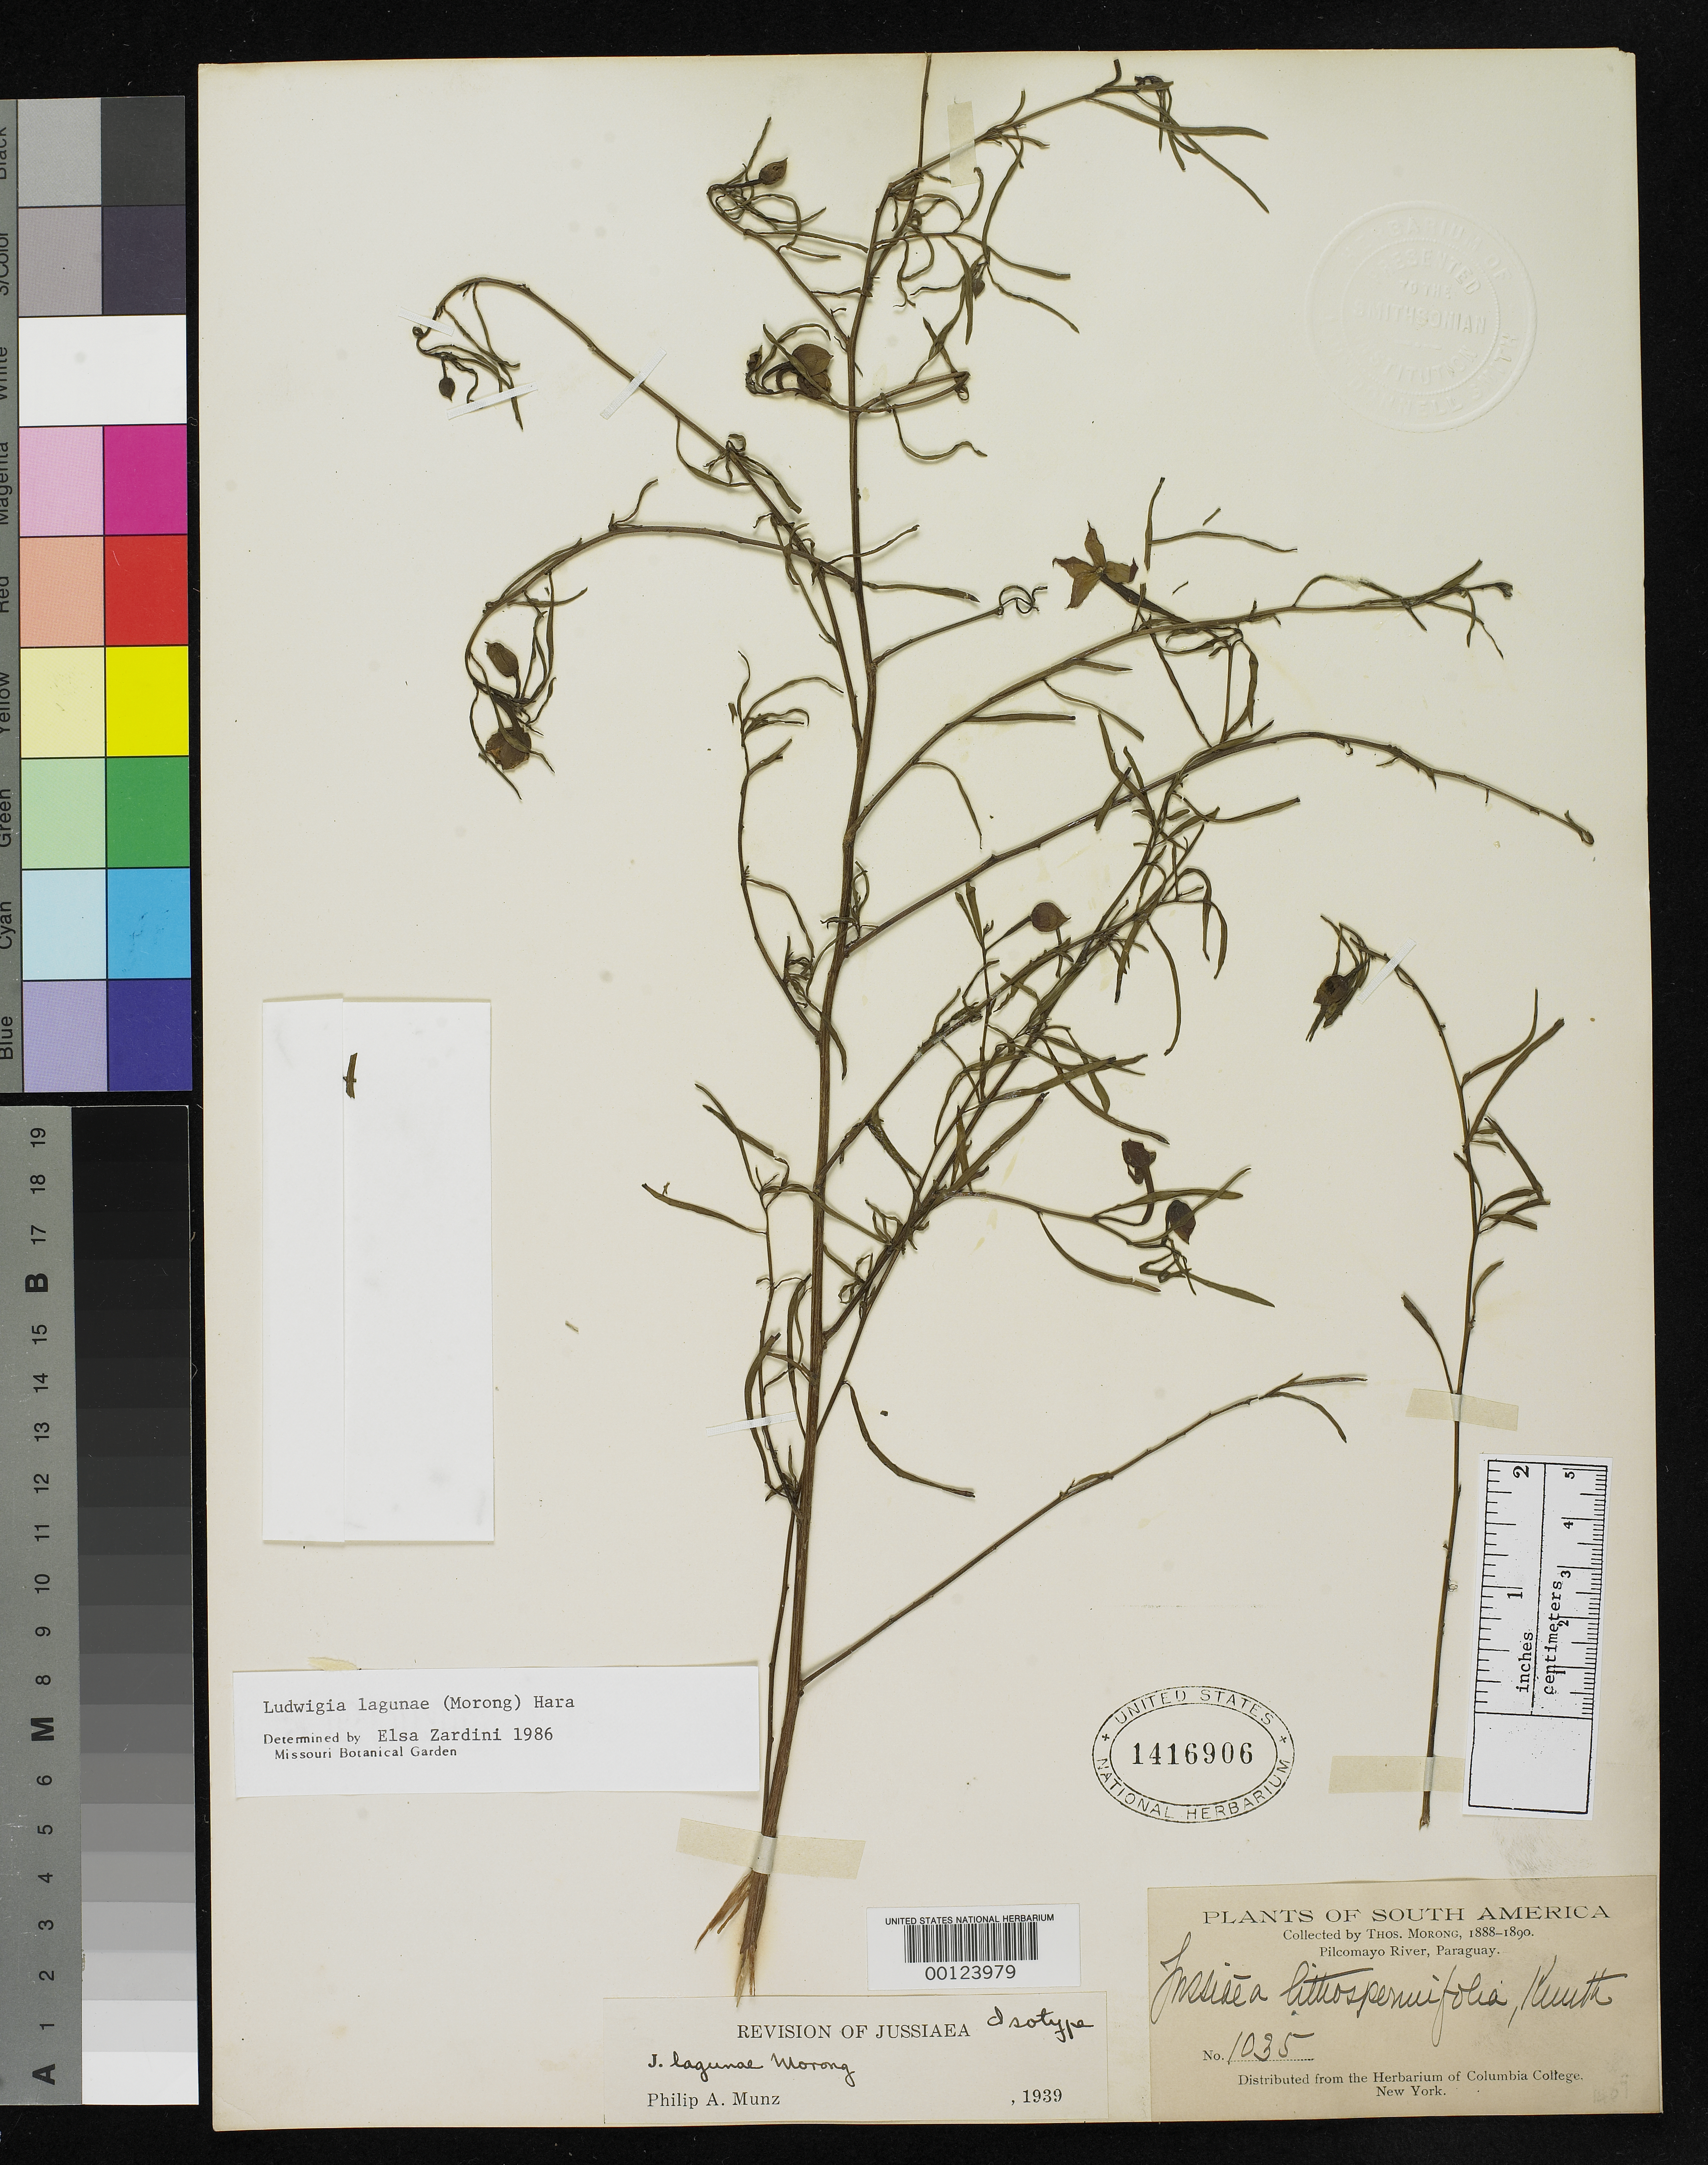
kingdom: Plantae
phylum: Tracheophyta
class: Magnoliopsida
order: Myrtales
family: Onagraceae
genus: Jussiaea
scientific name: Jussiaea lagunae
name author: Morong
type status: Isotype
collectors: T. Morong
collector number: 1035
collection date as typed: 1888 to -- --- 1890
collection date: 1888/1890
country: Paraguay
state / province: Boquerón / Presidente Hayes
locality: Pilcomayo River.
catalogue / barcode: US 1416906